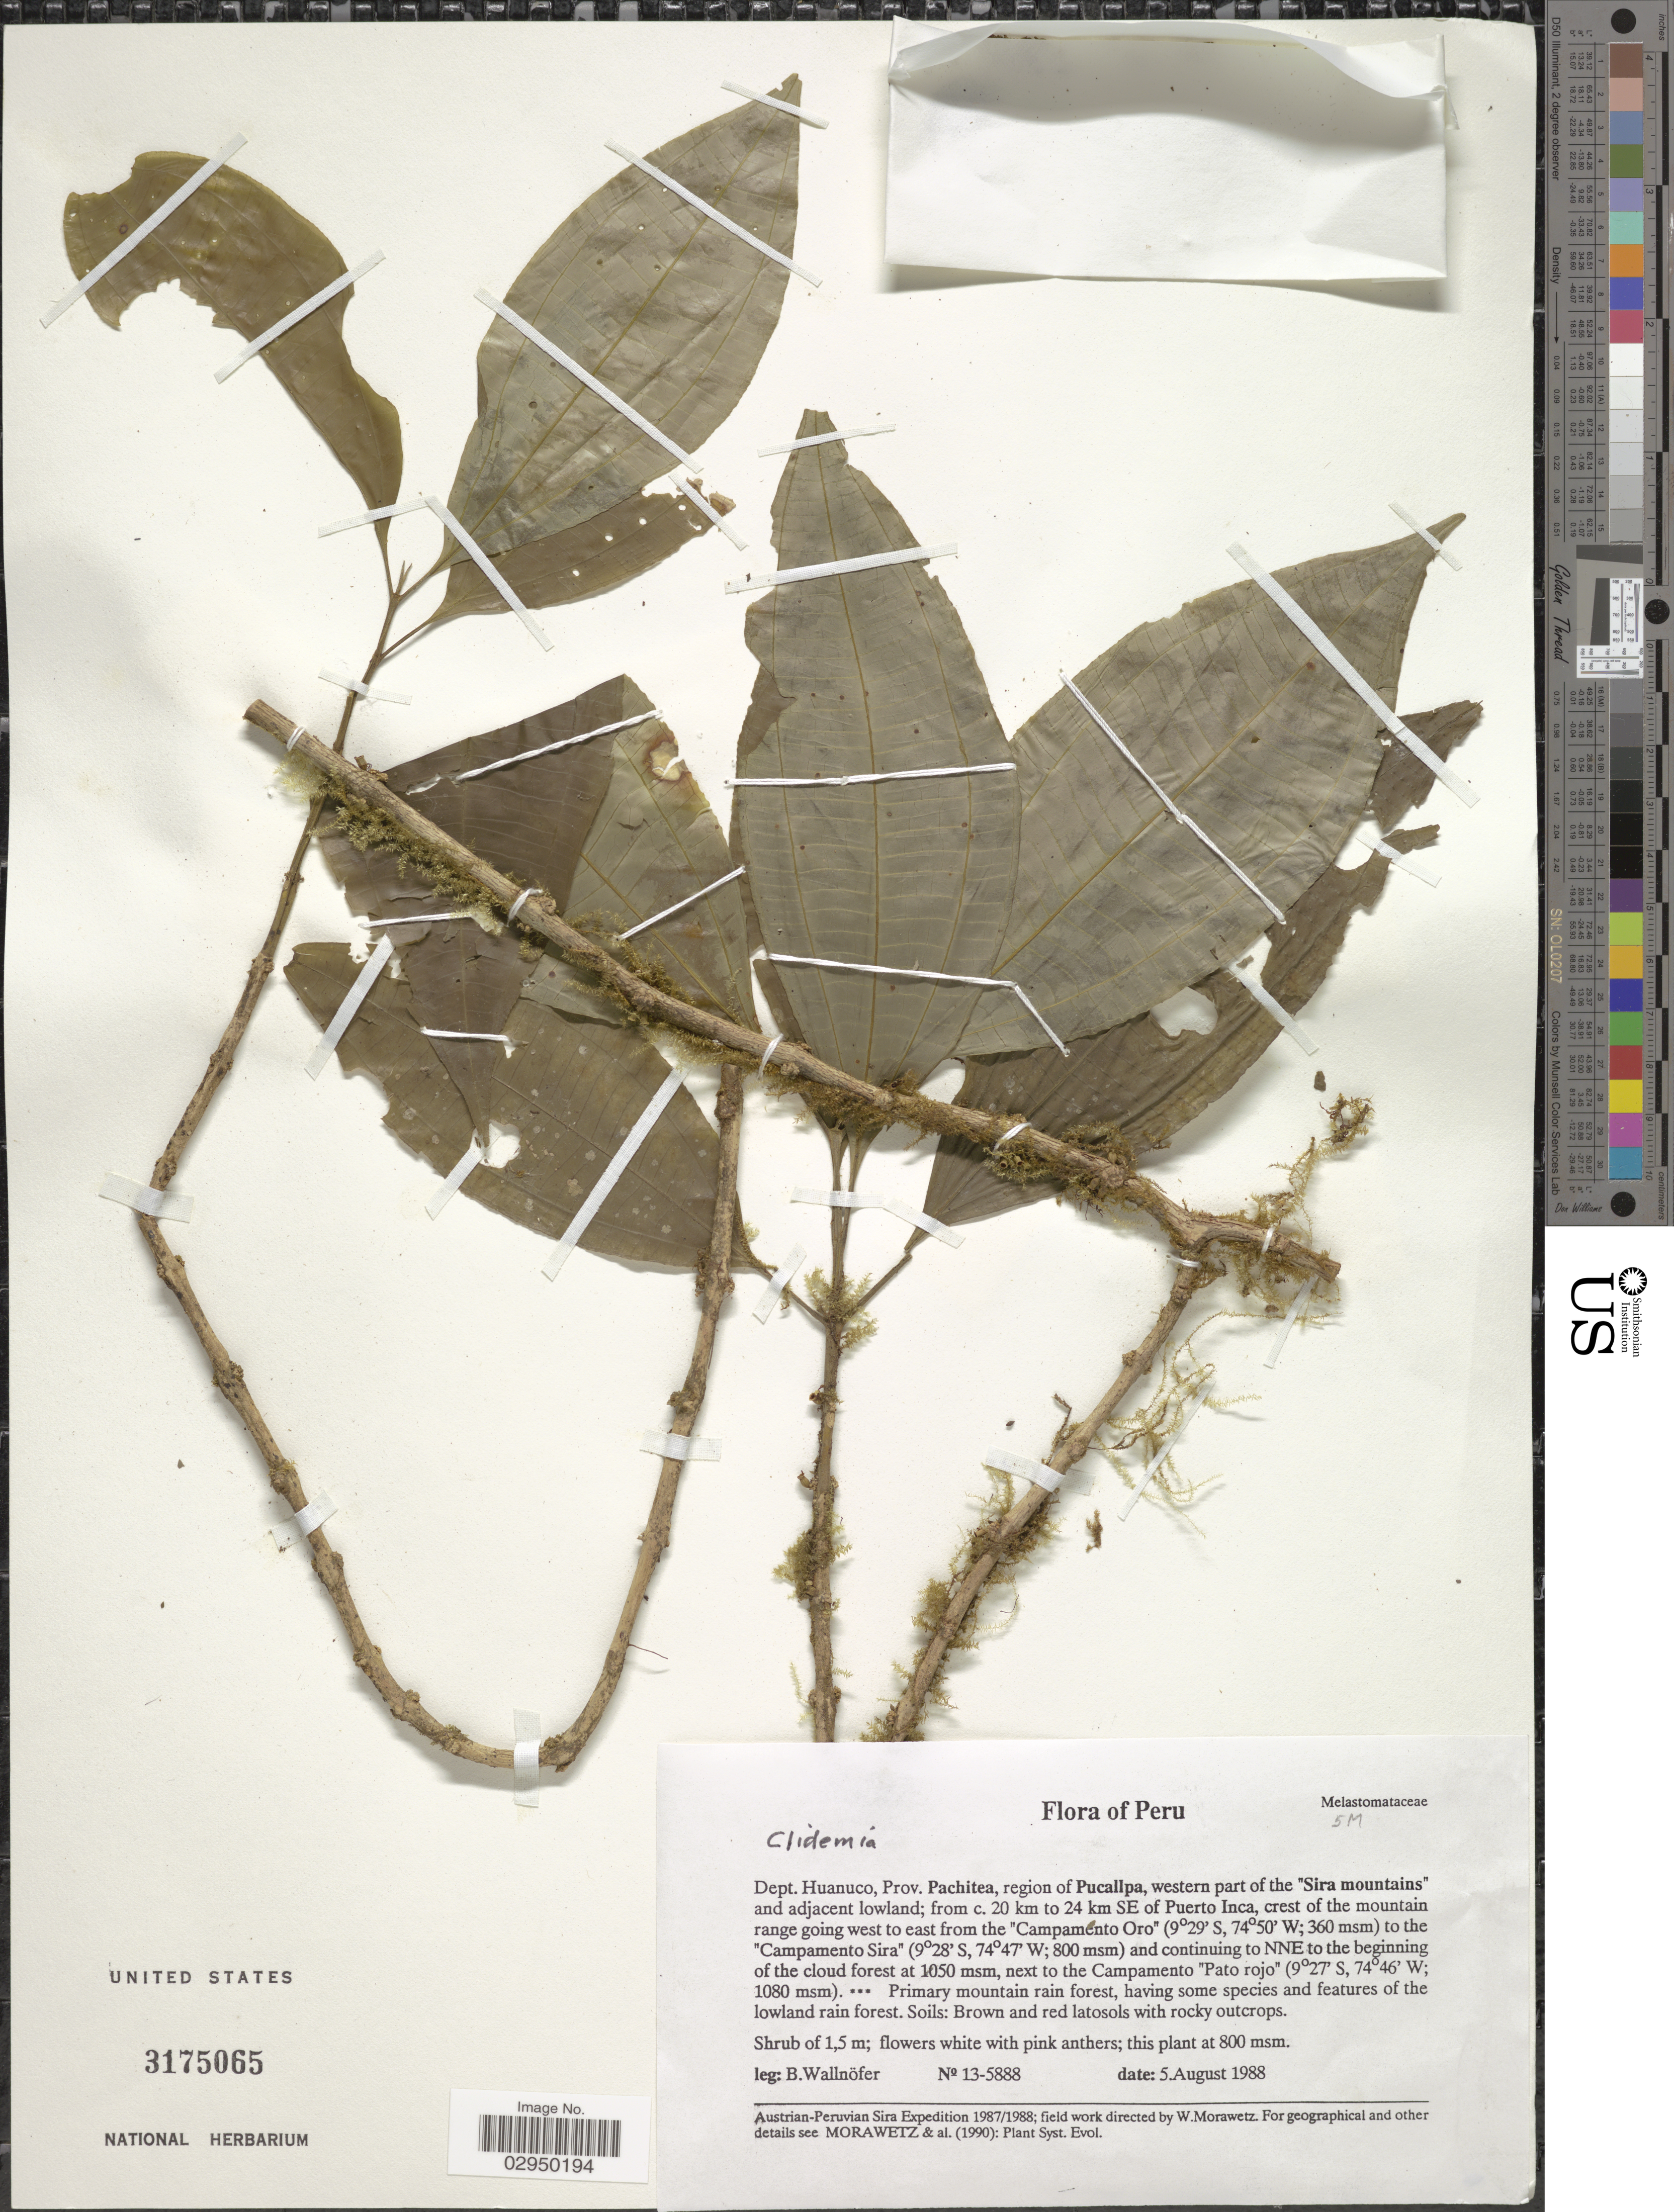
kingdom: Plantae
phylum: Tracheophyta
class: Magnoliopsida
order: Myrtales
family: Melastomataceae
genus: Clidemia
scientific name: Clidemia sp.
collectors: B. Wallnöfer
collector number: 13-5888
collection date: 1988-08-05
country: Peru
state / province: Huánuco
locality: Dept. Huanuco, Prov. Pachitea, region of Pucallpa, western part of the "Sira mountains" and adjacent lowland; from c. 20 km to 24 km SE of Puerto Inca, crest of the mountain range going west to east from the "Campamento Oro" to the "Campamento Sira" and continuing to NNE to the beginning of the cloud forest, next to the Campamento "Pato rojo".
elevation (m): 800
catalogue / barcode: US 3175065